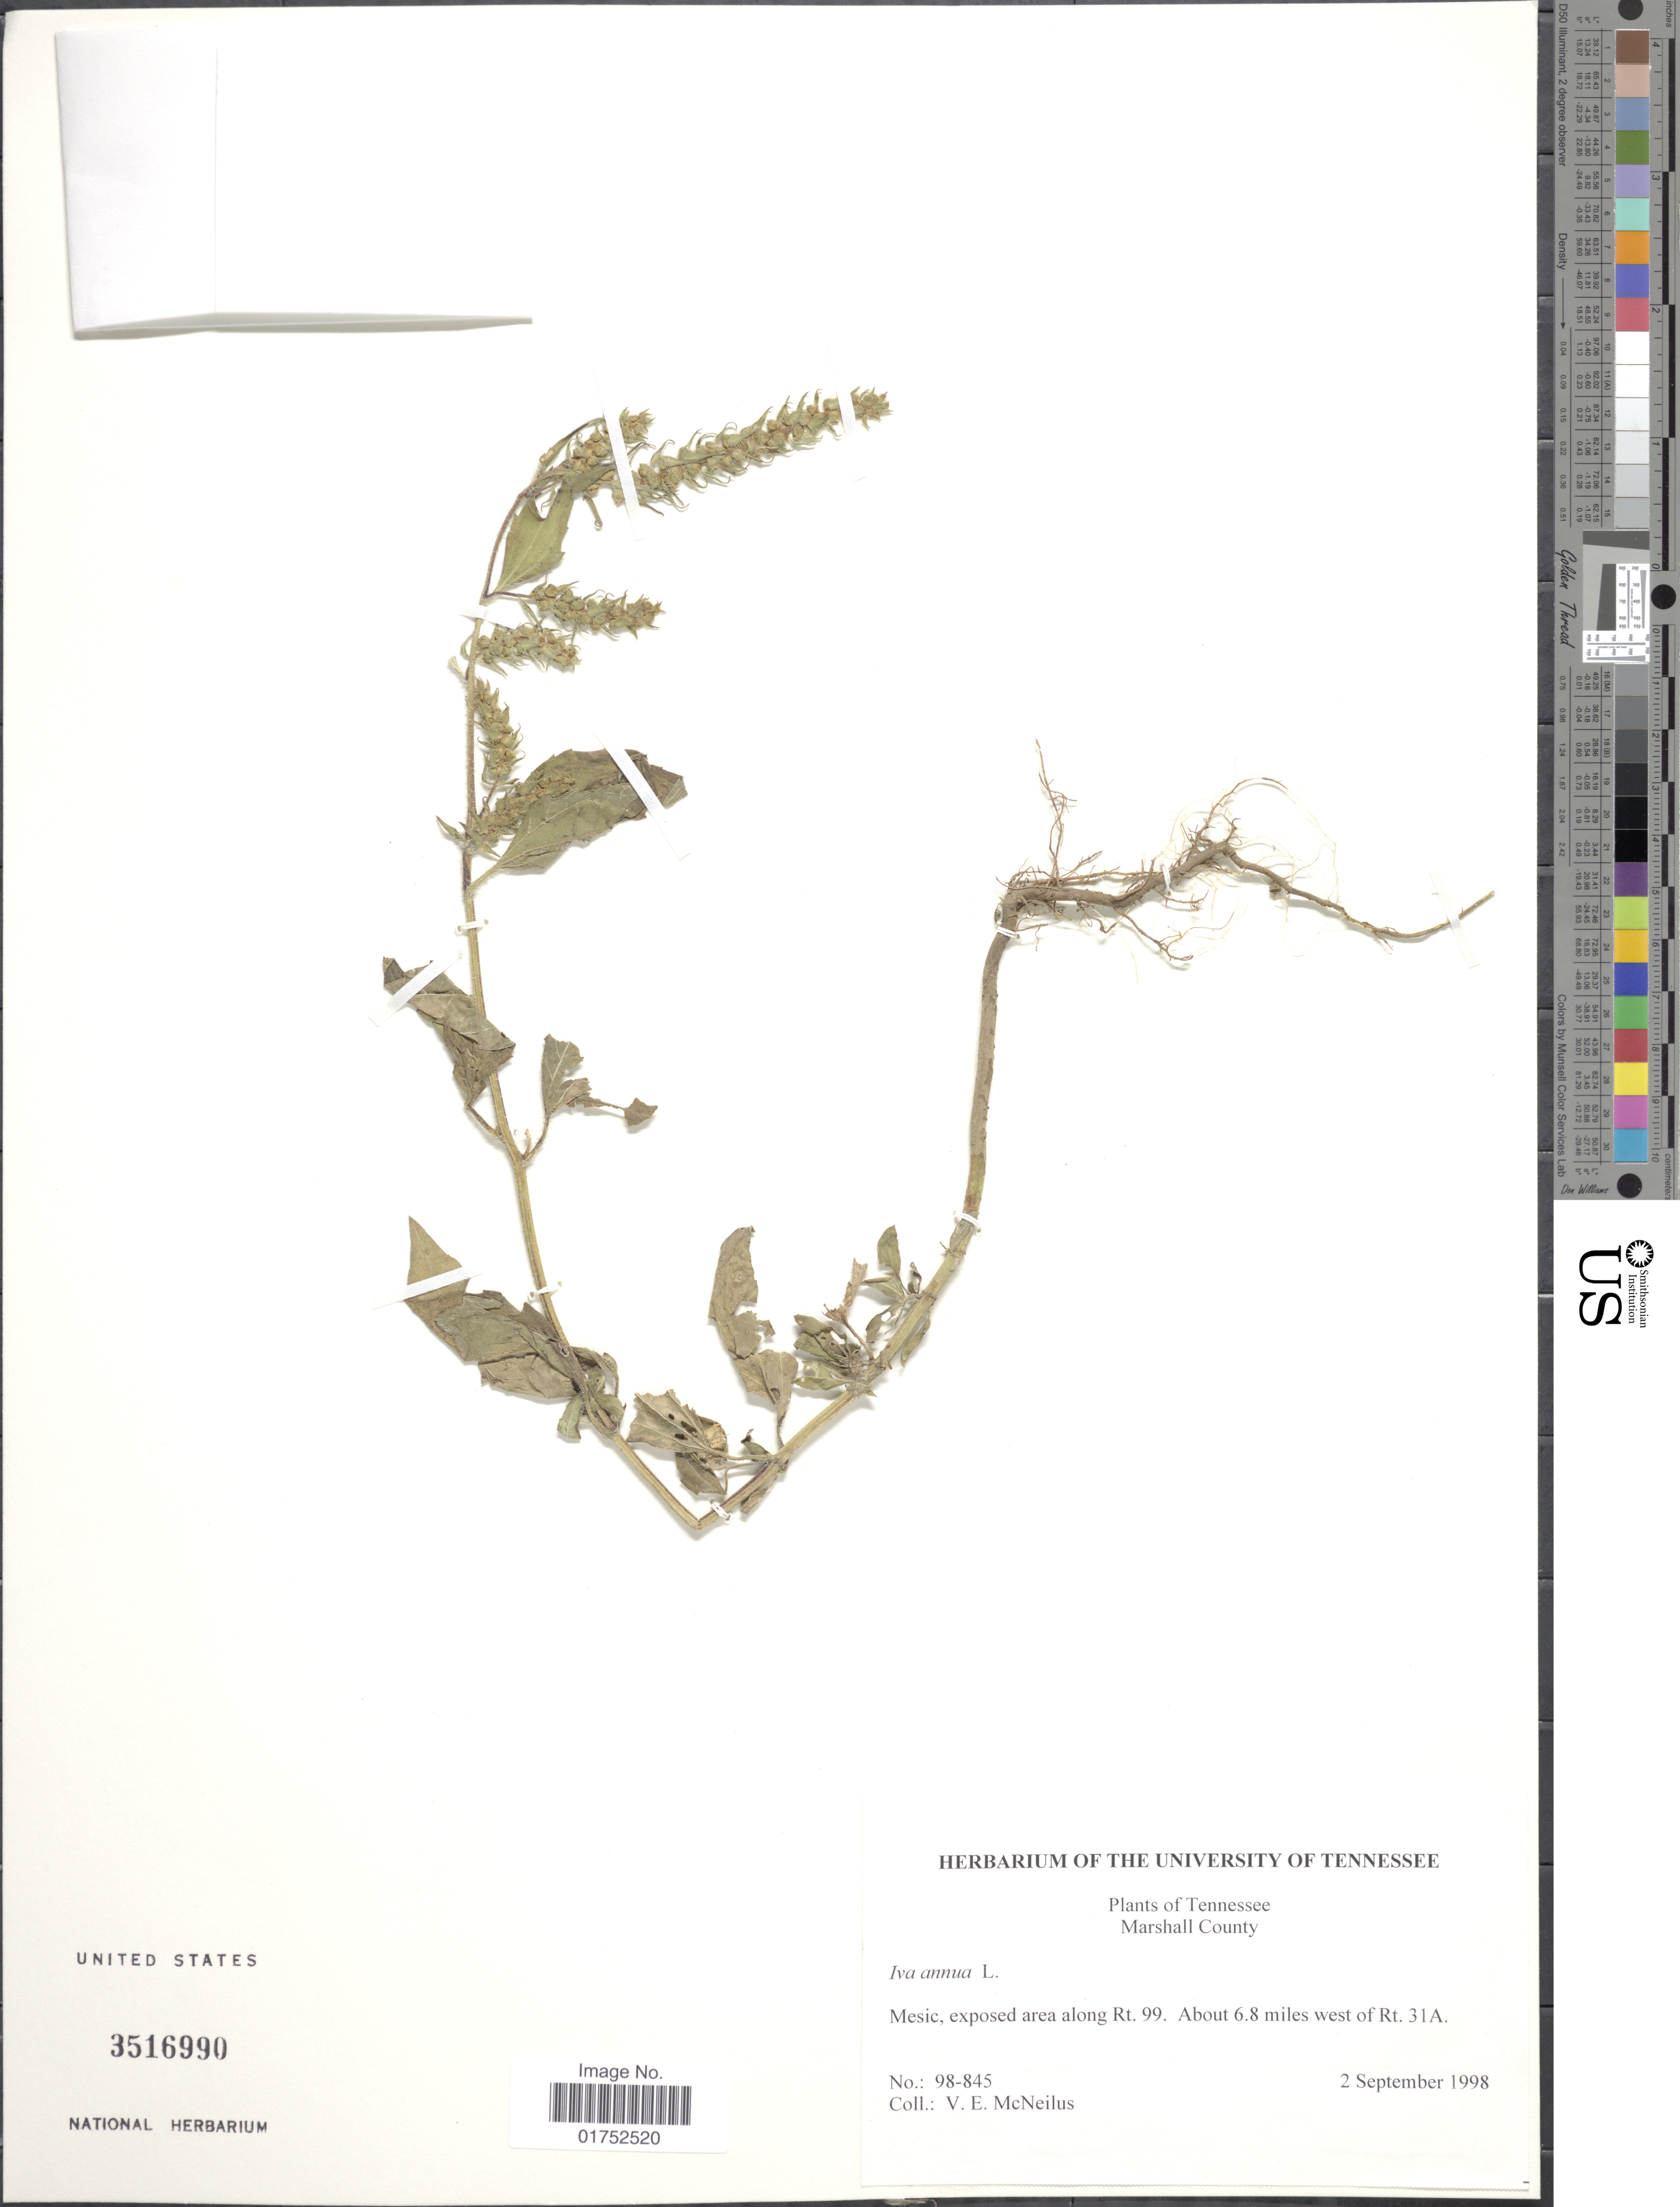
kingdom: Plantae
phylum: Tracheophyta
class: Magnoliopsida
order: Asterales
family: Asteraceae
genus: Iva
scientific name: Iva annua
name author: L.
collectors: V. Mcneilus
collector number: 98-845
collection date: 1998-09-02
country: United States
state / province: Tennessee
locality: Marshall County, Mesic, exposed area along Rt 99, about 6.8 miles west of Rt 31 A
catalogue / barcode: US 3516990